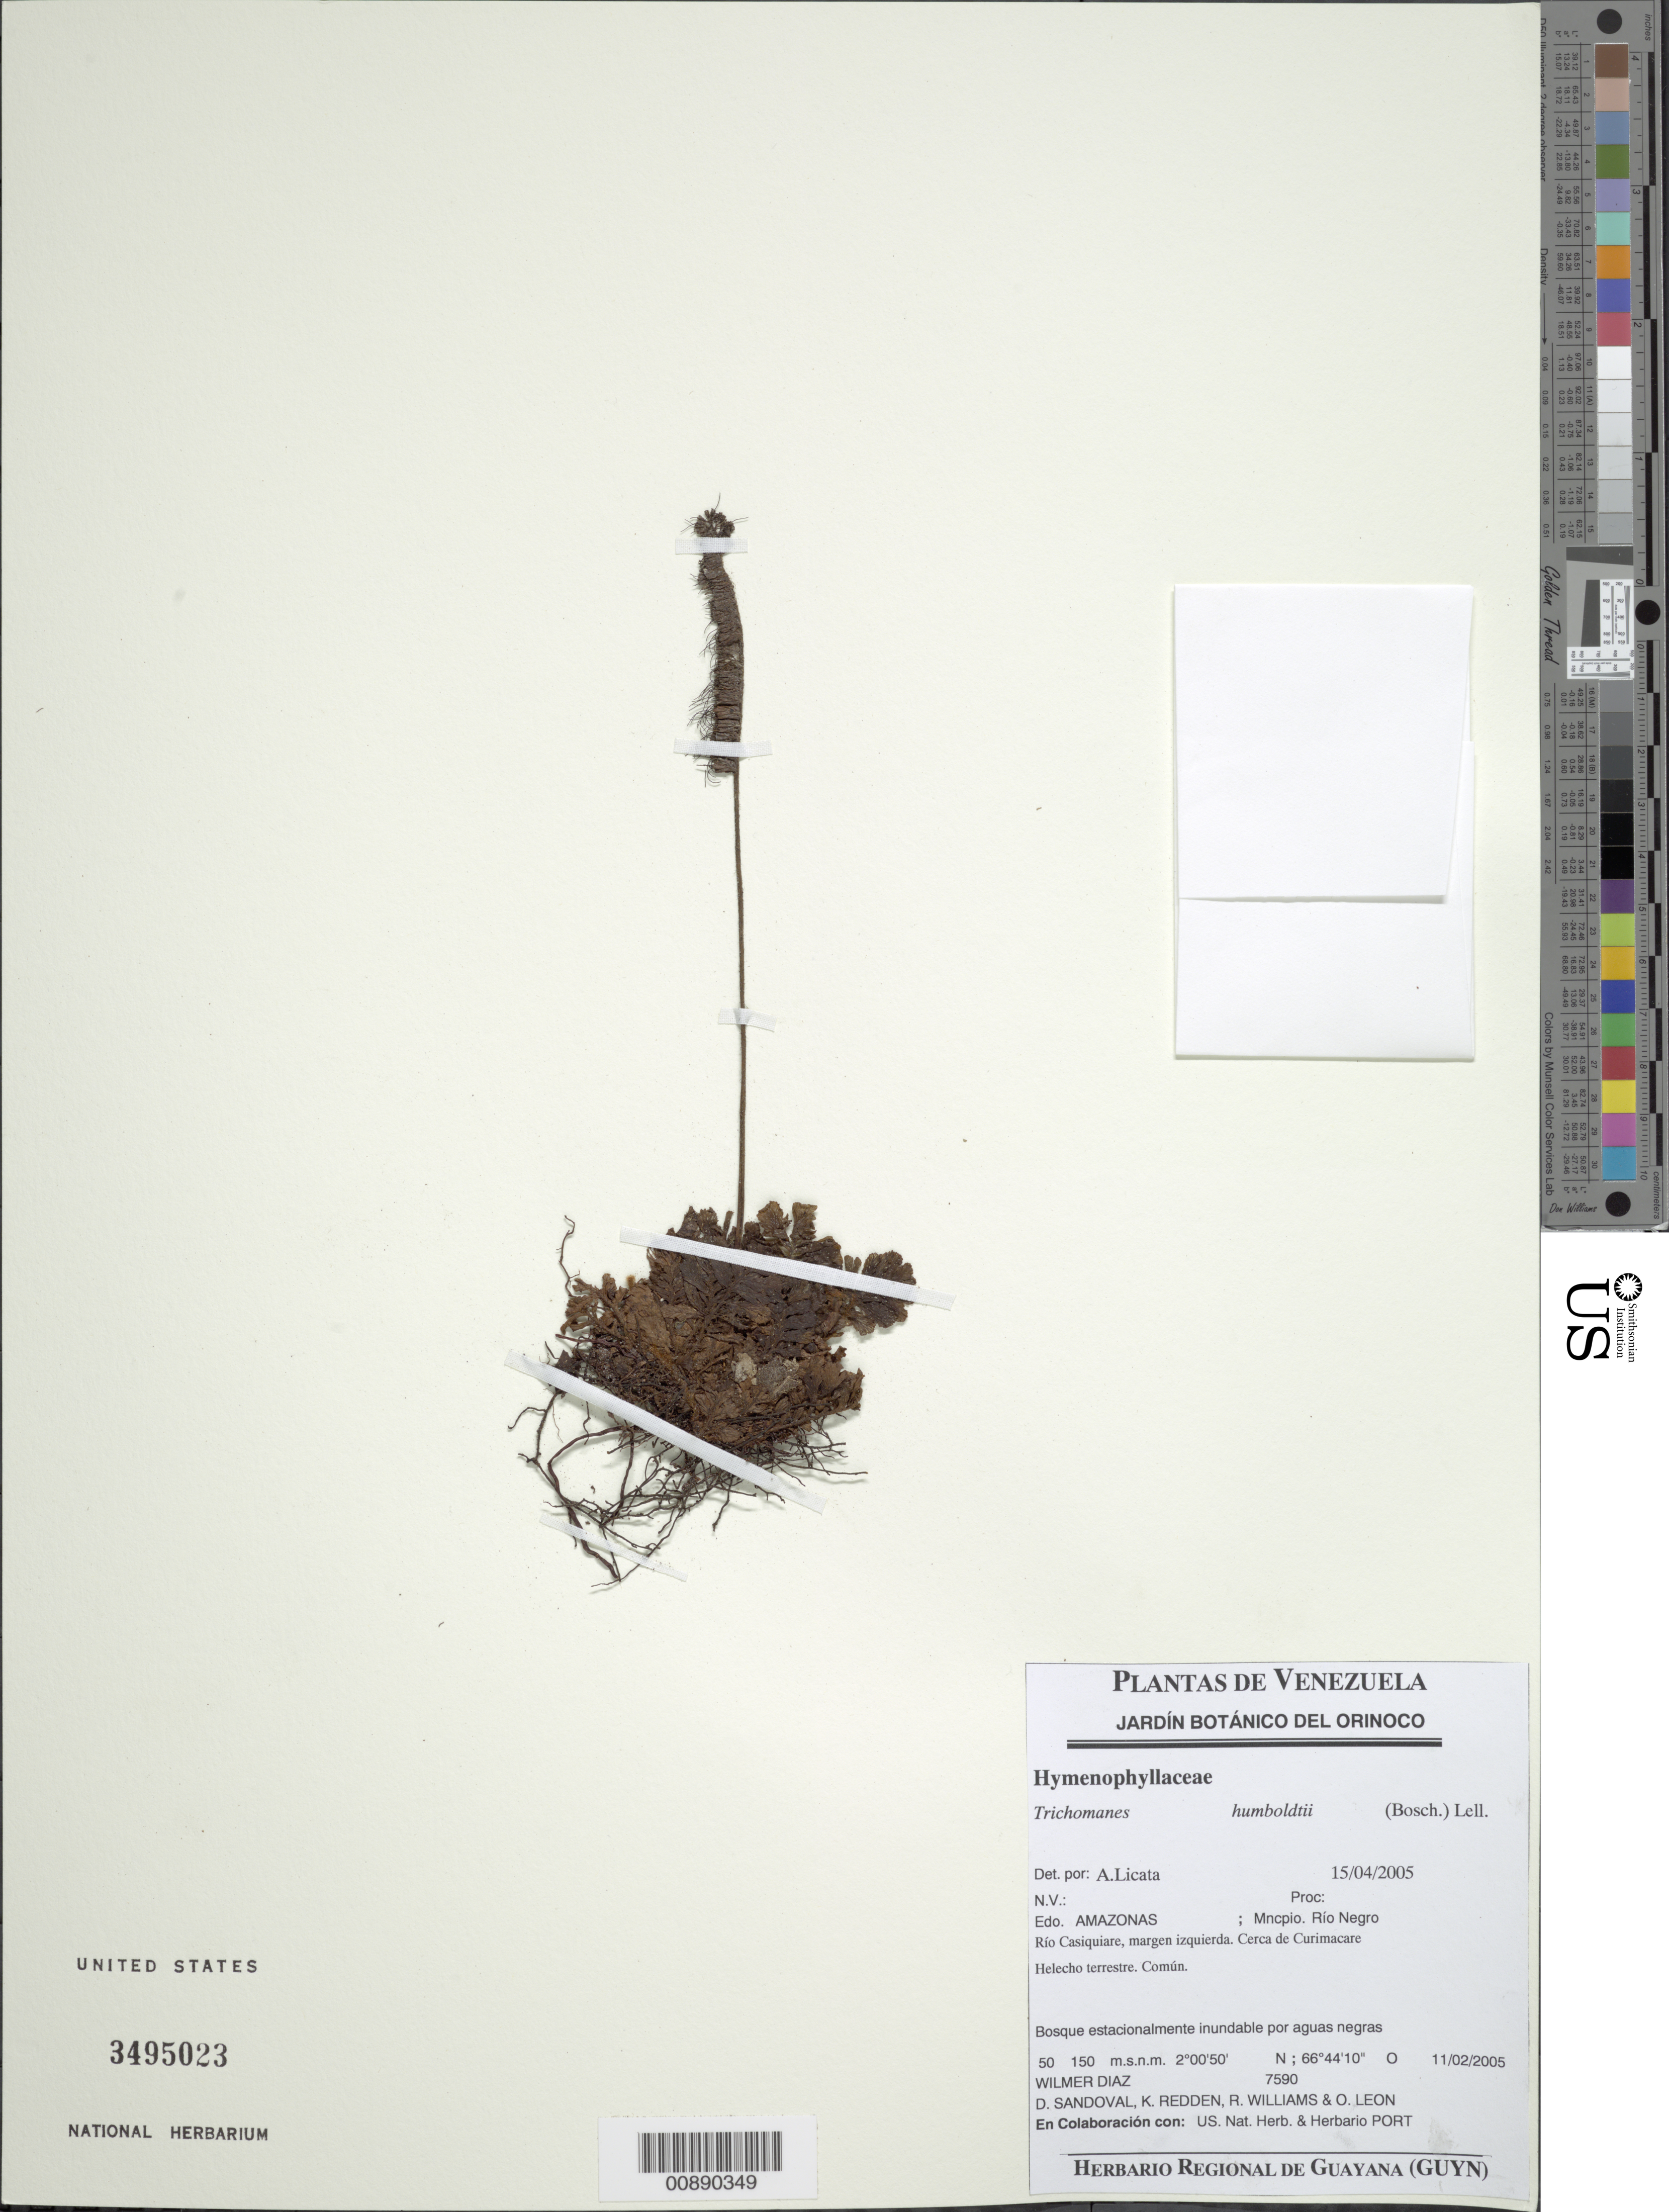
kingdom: Plantae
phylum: Tracheophyta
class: Polypodiopsida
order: Hymenophyllales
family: Hymenophyllaceae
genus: Trichomanes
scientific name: Trichomanes humboldtii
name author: (Bosch) Lellinger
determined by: Licata, A., (PORT), Univ. Nac. Exp. de los Llanos Ezequiel Zamora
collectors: W. Díaz P., D. Sandoval, K. M. Redden, R. Williams & O. León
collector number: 7590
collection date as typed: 11-Feb-05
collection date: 2005-02-11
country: Venezuela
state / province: Amazonas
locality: Mun. Río Negro, Río Casiquaire, Caurimare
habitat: Bosque estacionalmente inundable por aguas negras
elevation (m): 50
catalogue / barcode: US 3495023